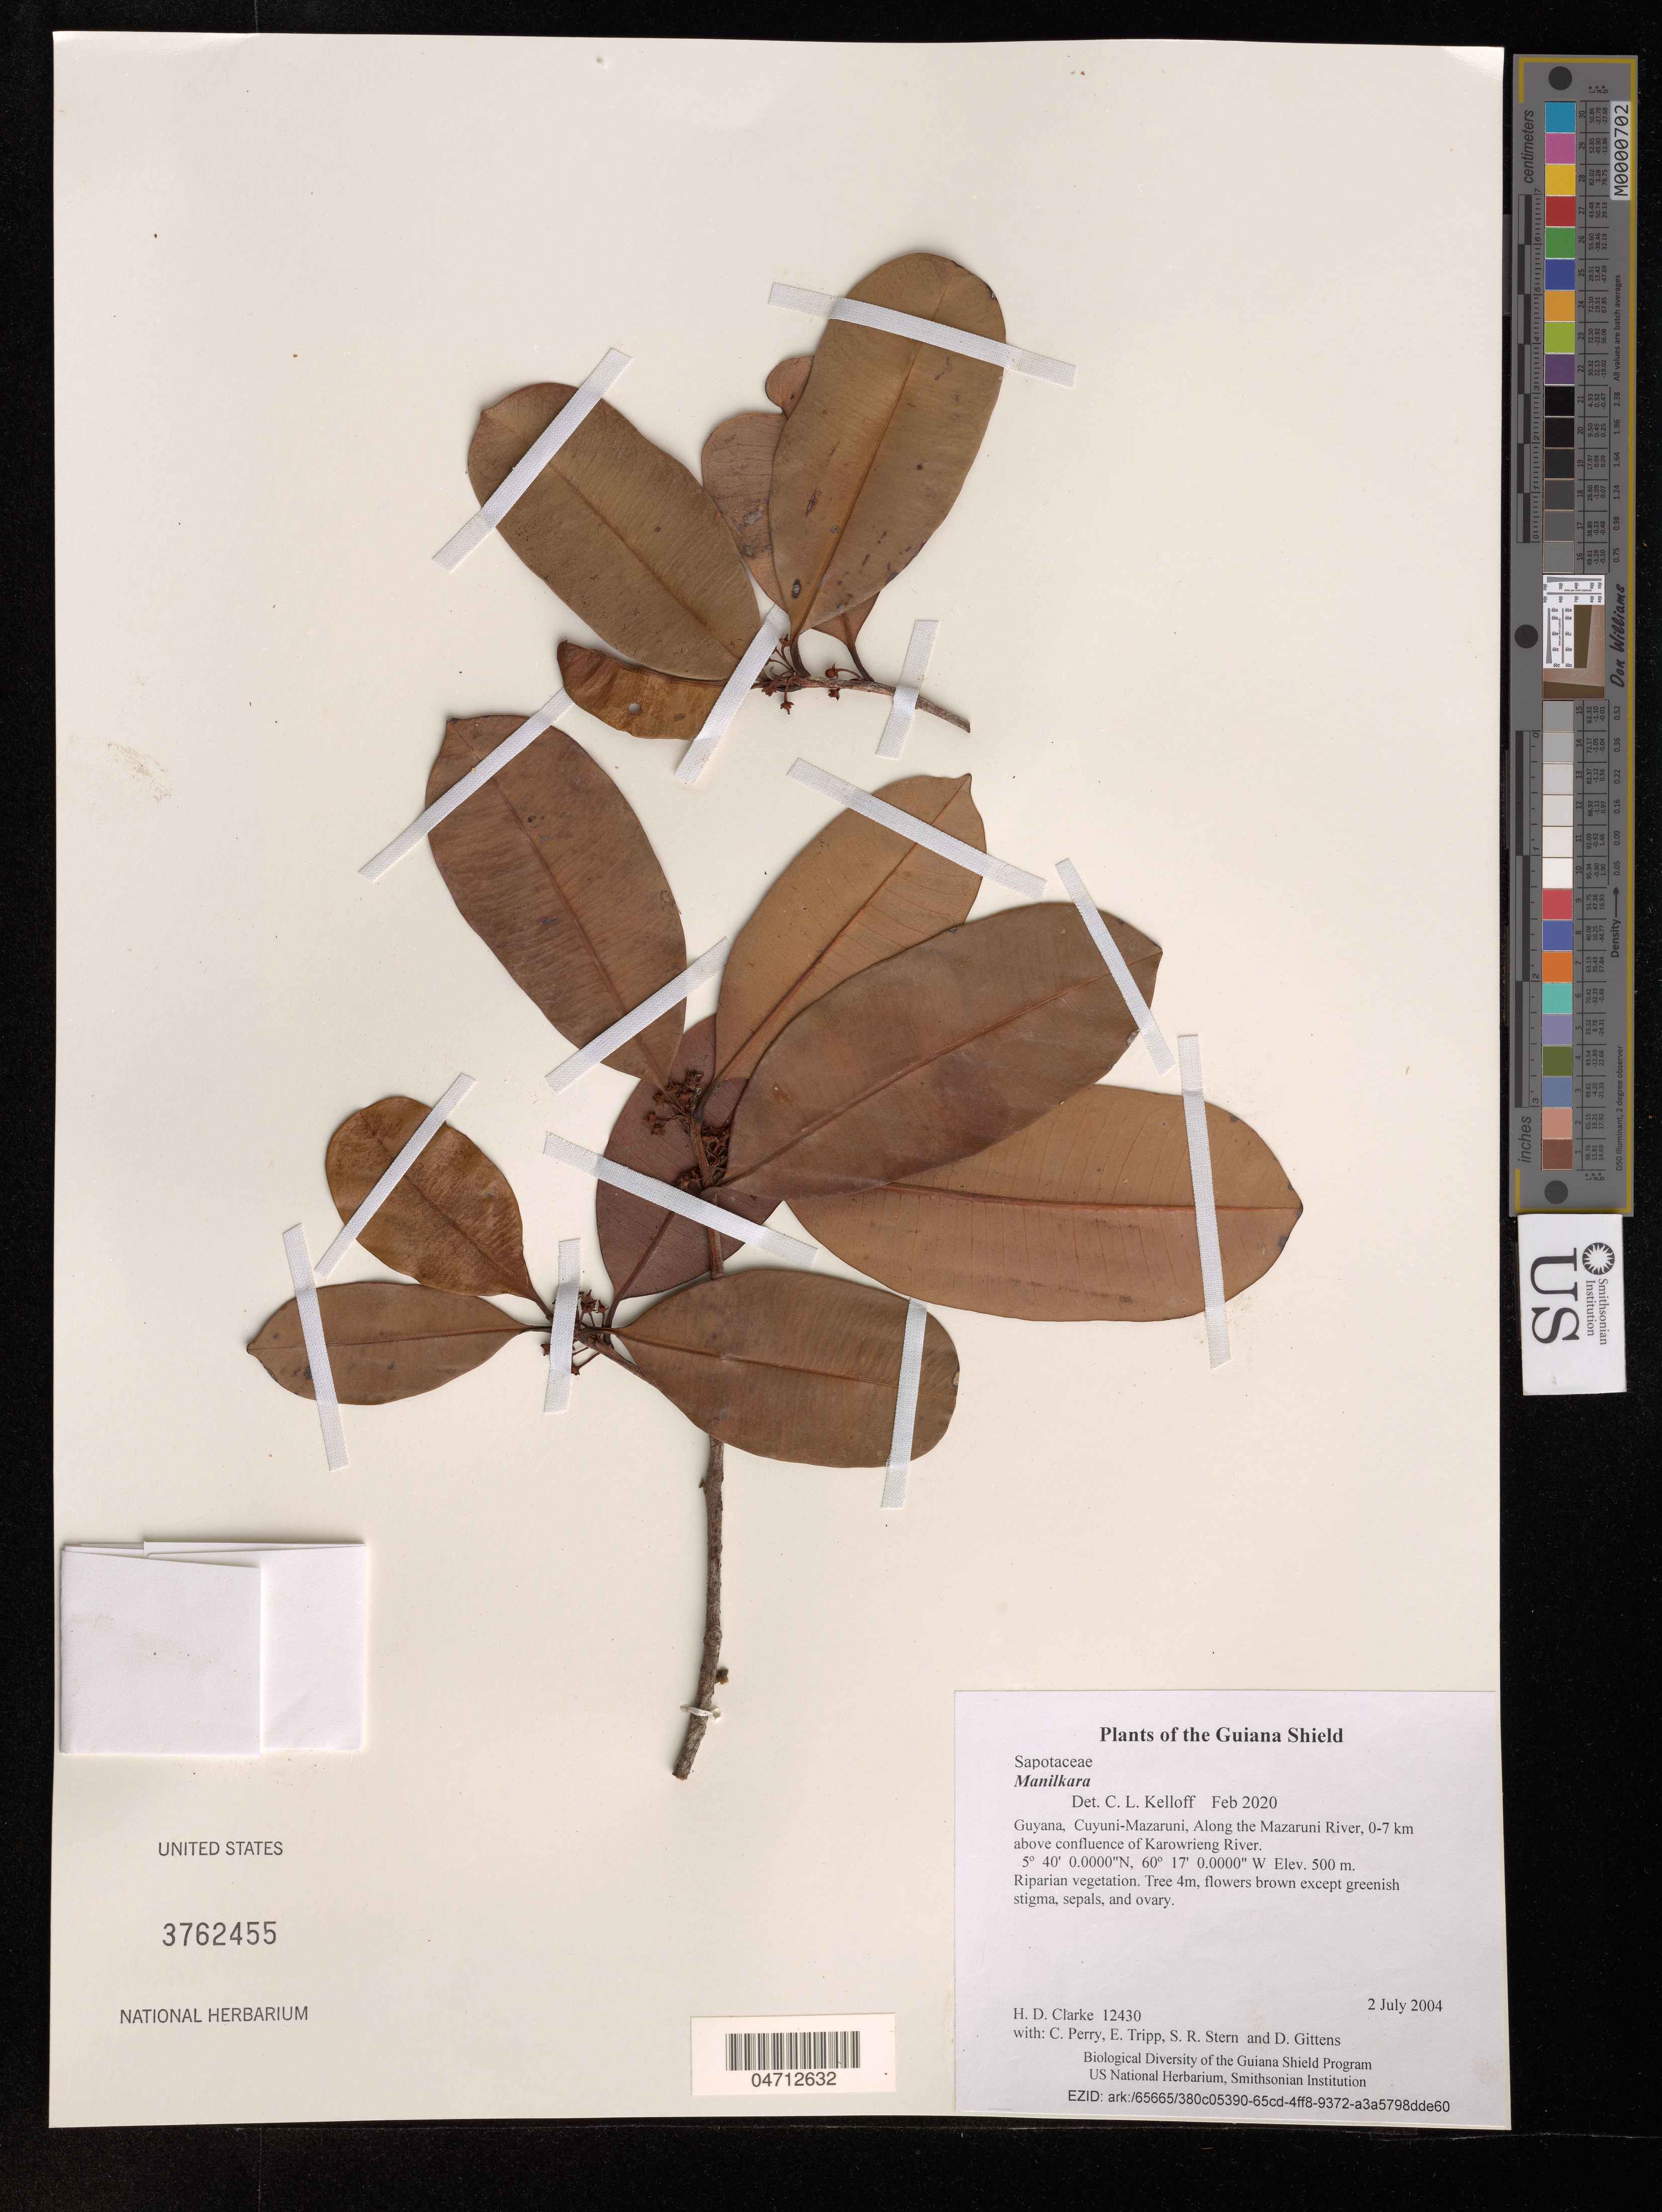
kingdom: Plantae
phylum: Tracheophyta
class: Magnoliopsida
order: Ericales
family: Sapotaceae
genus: Manilkara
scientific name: Manilkara sp.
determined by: Kelloff, C. L.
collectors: H. D. Clarke, C. Perry, E. Tripp, S. R. Stern & D. Gittens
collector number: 12430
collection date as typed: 2 July 2004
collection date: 2004-07-02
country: Guyana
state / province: Cuyuni-Mazaruni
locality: Along the Mazaruni River, 0-7 km above confluence of Karowrieng River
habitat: Riparian vegetation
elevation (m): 500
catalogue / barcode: US 3762455